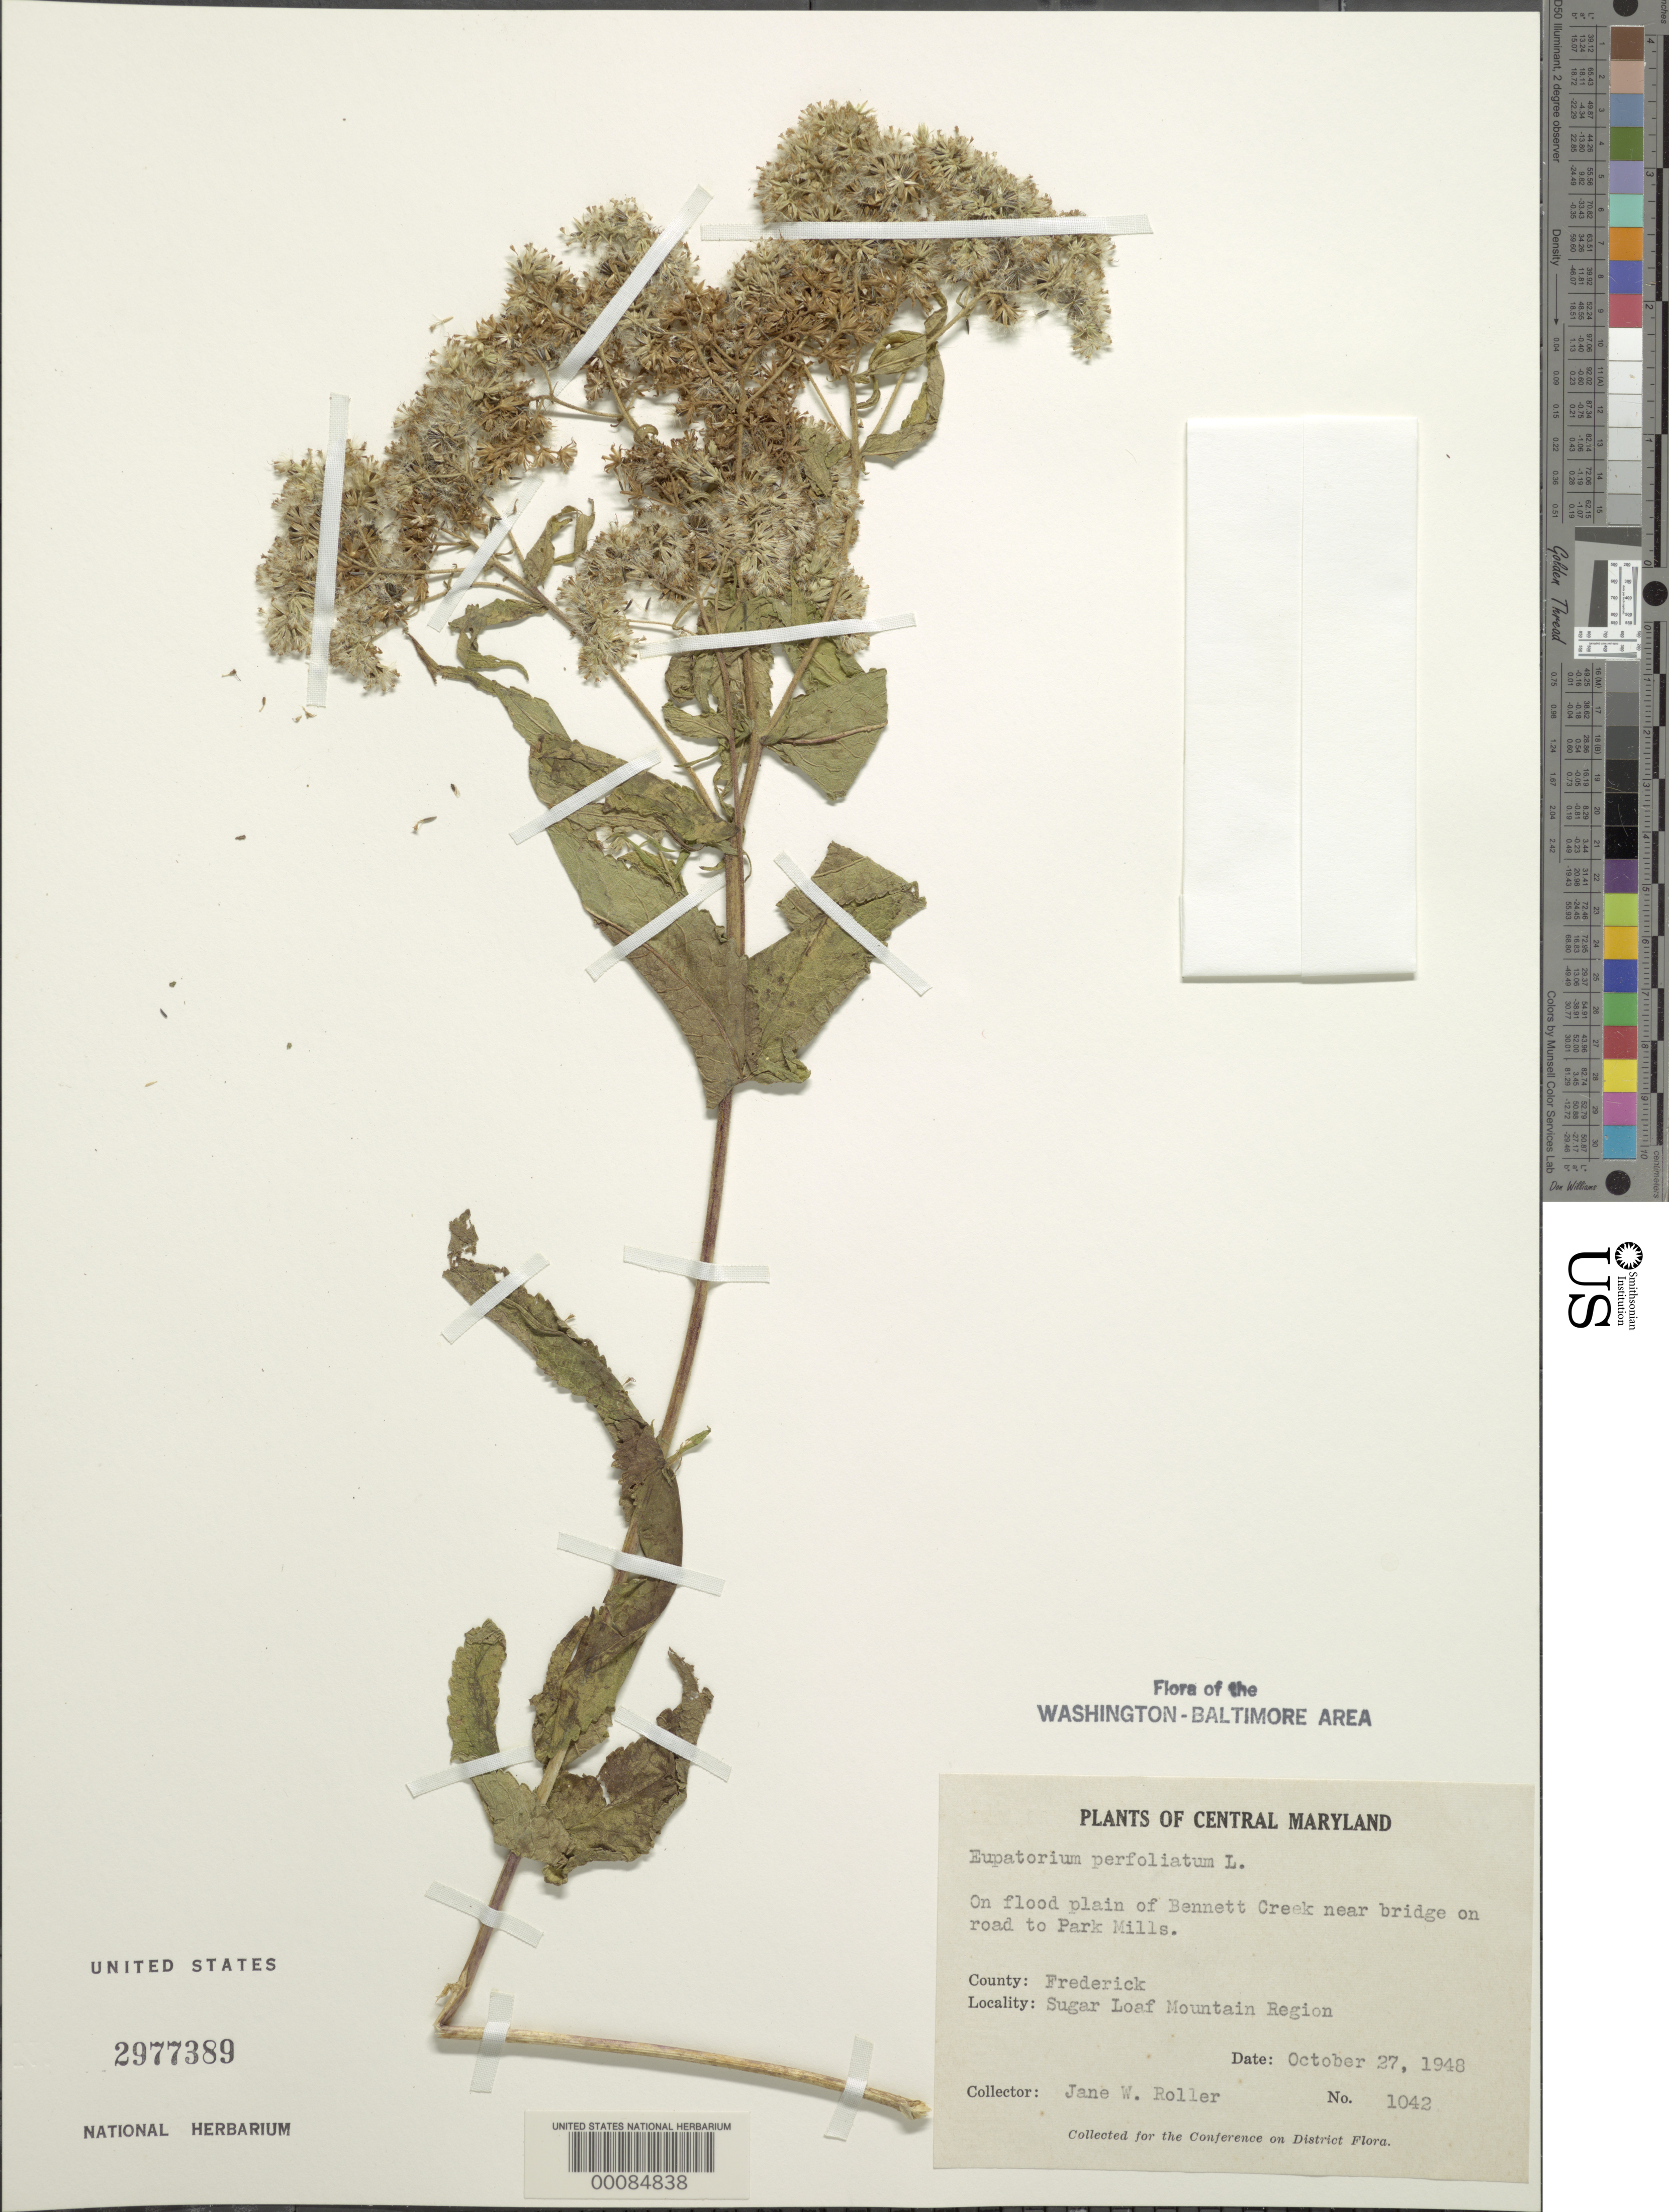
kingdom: Plantae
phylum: Tracheophyta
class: Magnoliopsida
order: Asterales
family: Asteraceae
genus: Eupatorium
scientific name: Eupatorium perfoliatum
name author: L.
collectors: J. W. Roller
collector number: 1042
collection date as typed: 27 Oct 1948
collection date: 1948-10-27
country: United States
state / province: Maryland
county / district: Frederick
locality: Bennett Creek near Bridge on road to Park Mills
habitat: Flood plain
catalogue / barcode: US 2977389